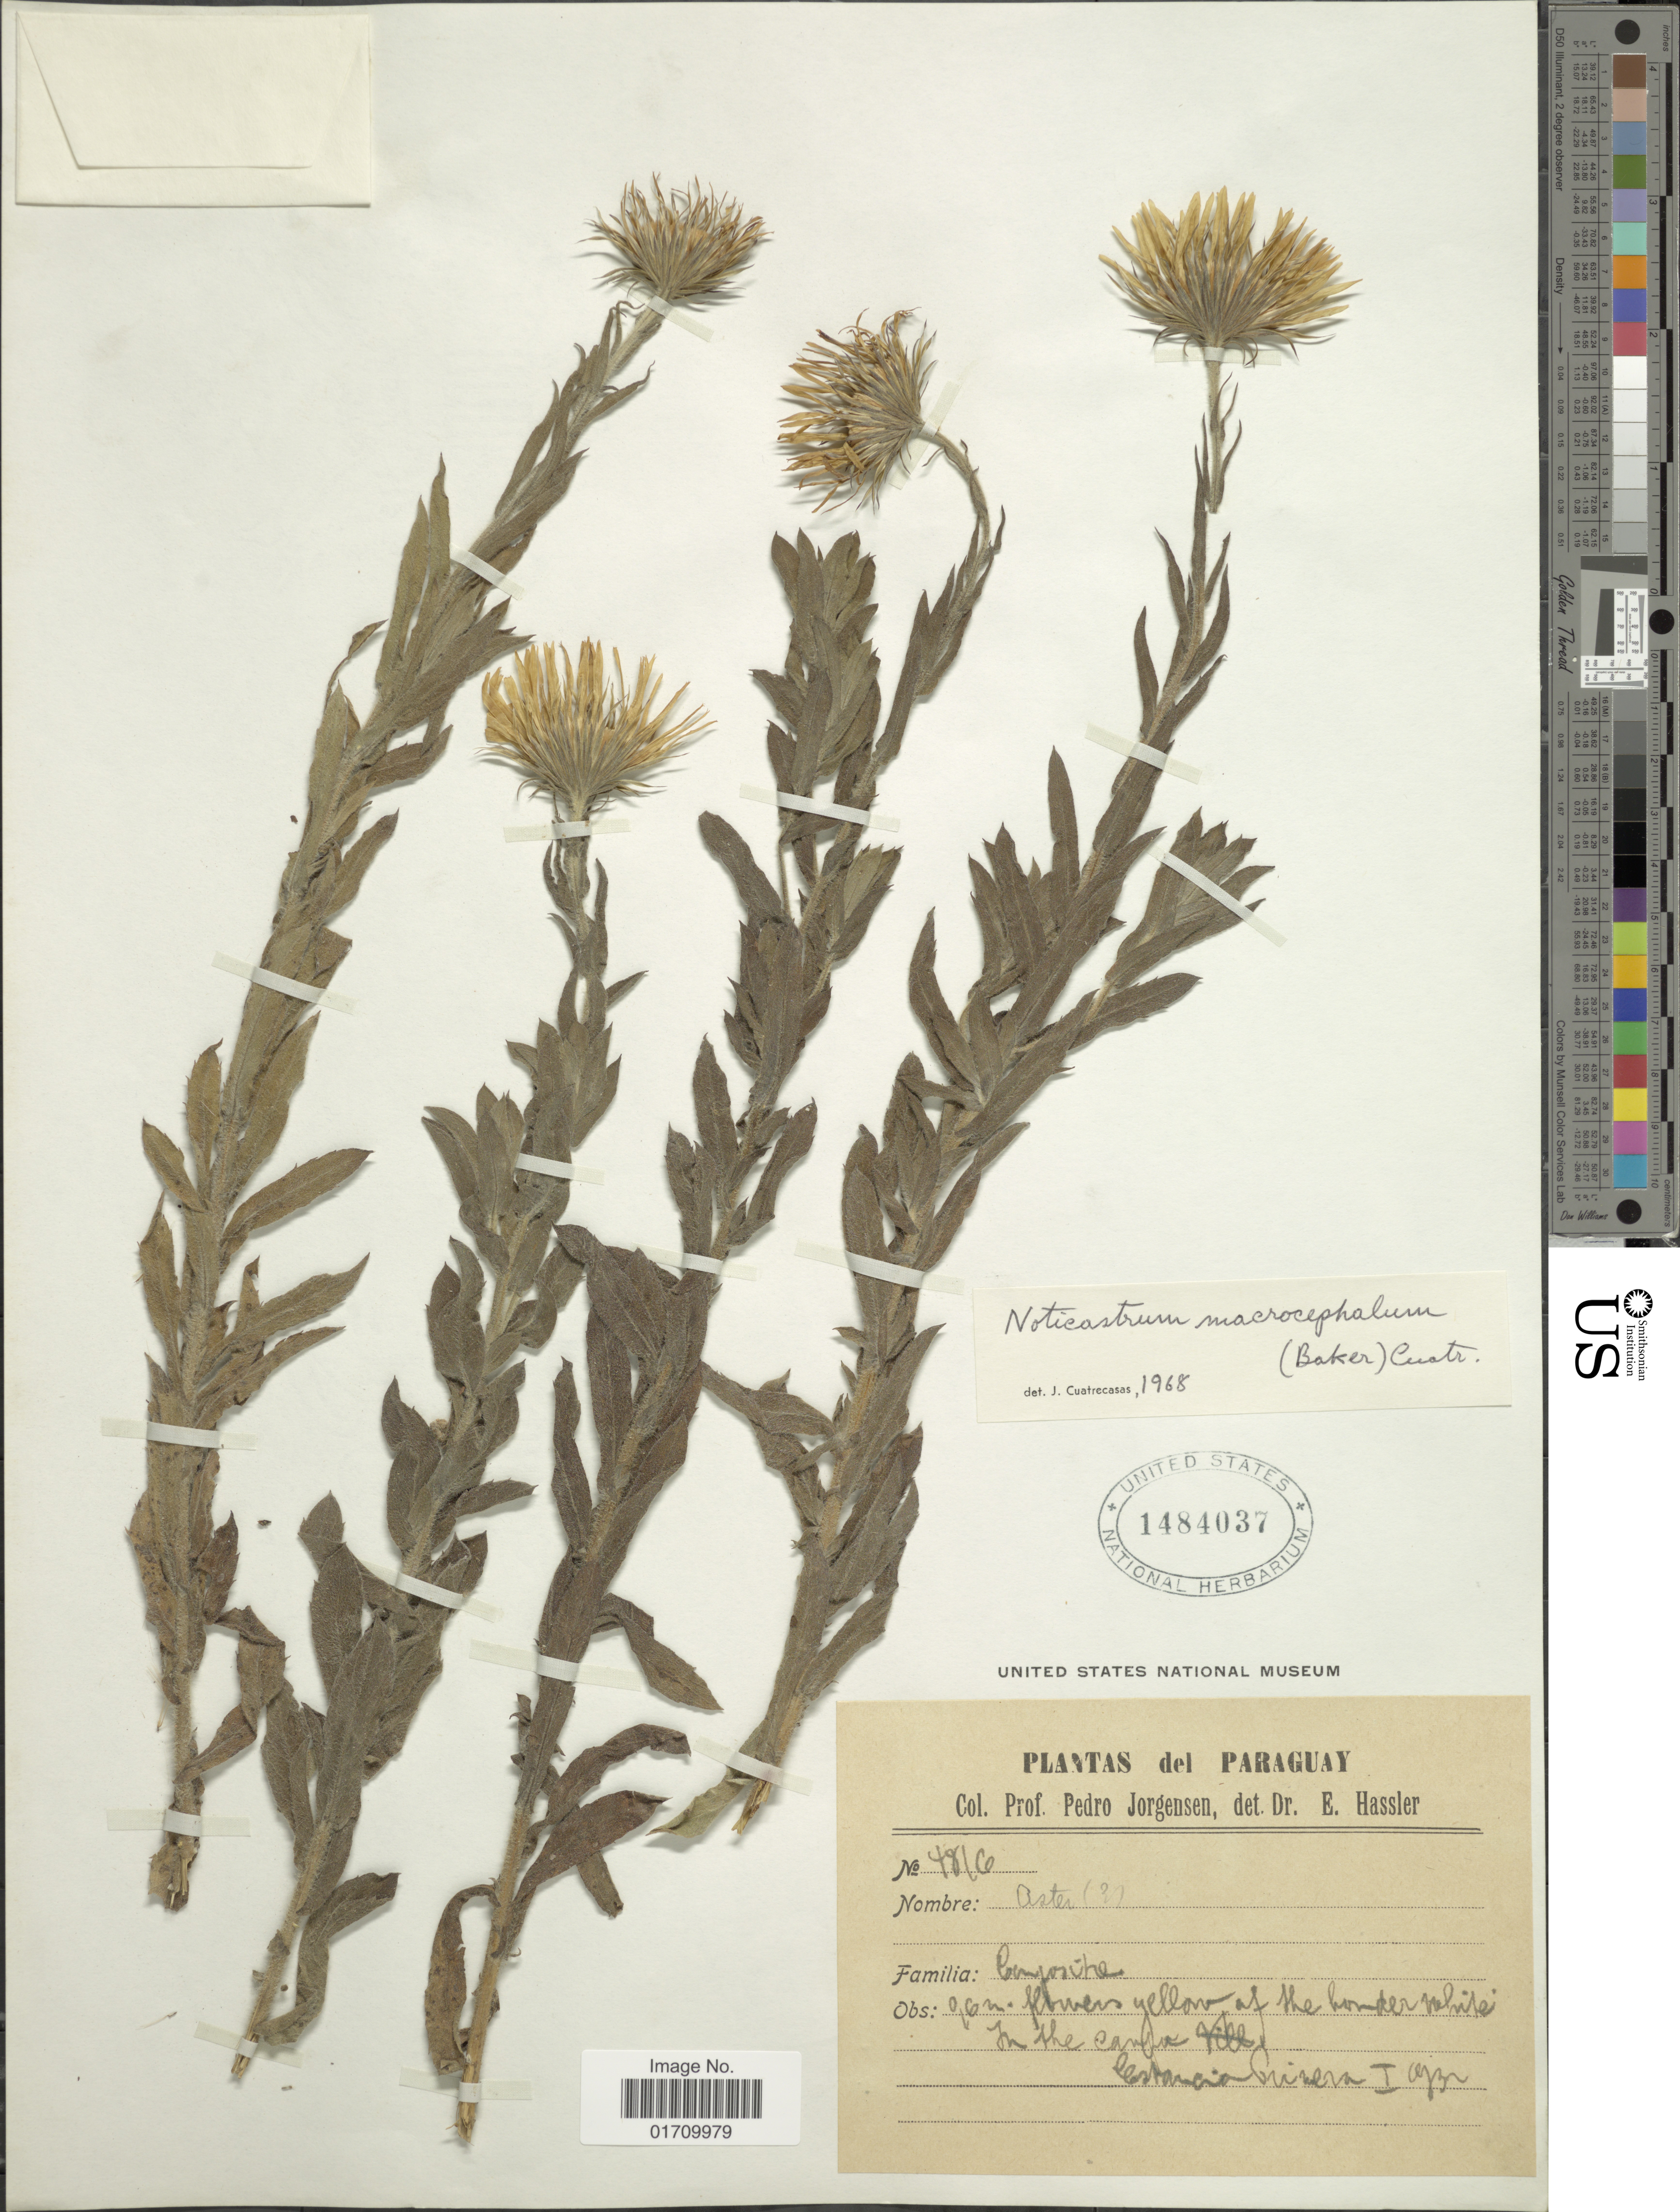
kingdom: Plantae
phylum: Tracheophyta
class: Magnoliopsida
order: Asterales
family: Asteraceae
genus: Noticastrum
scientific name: Noticastrum macrocephalum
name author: (Baker) Cuatrec.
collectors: P. Jörgensen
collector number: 4816*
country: Paraguay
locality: Estancia Primera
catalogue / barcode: US 1484037